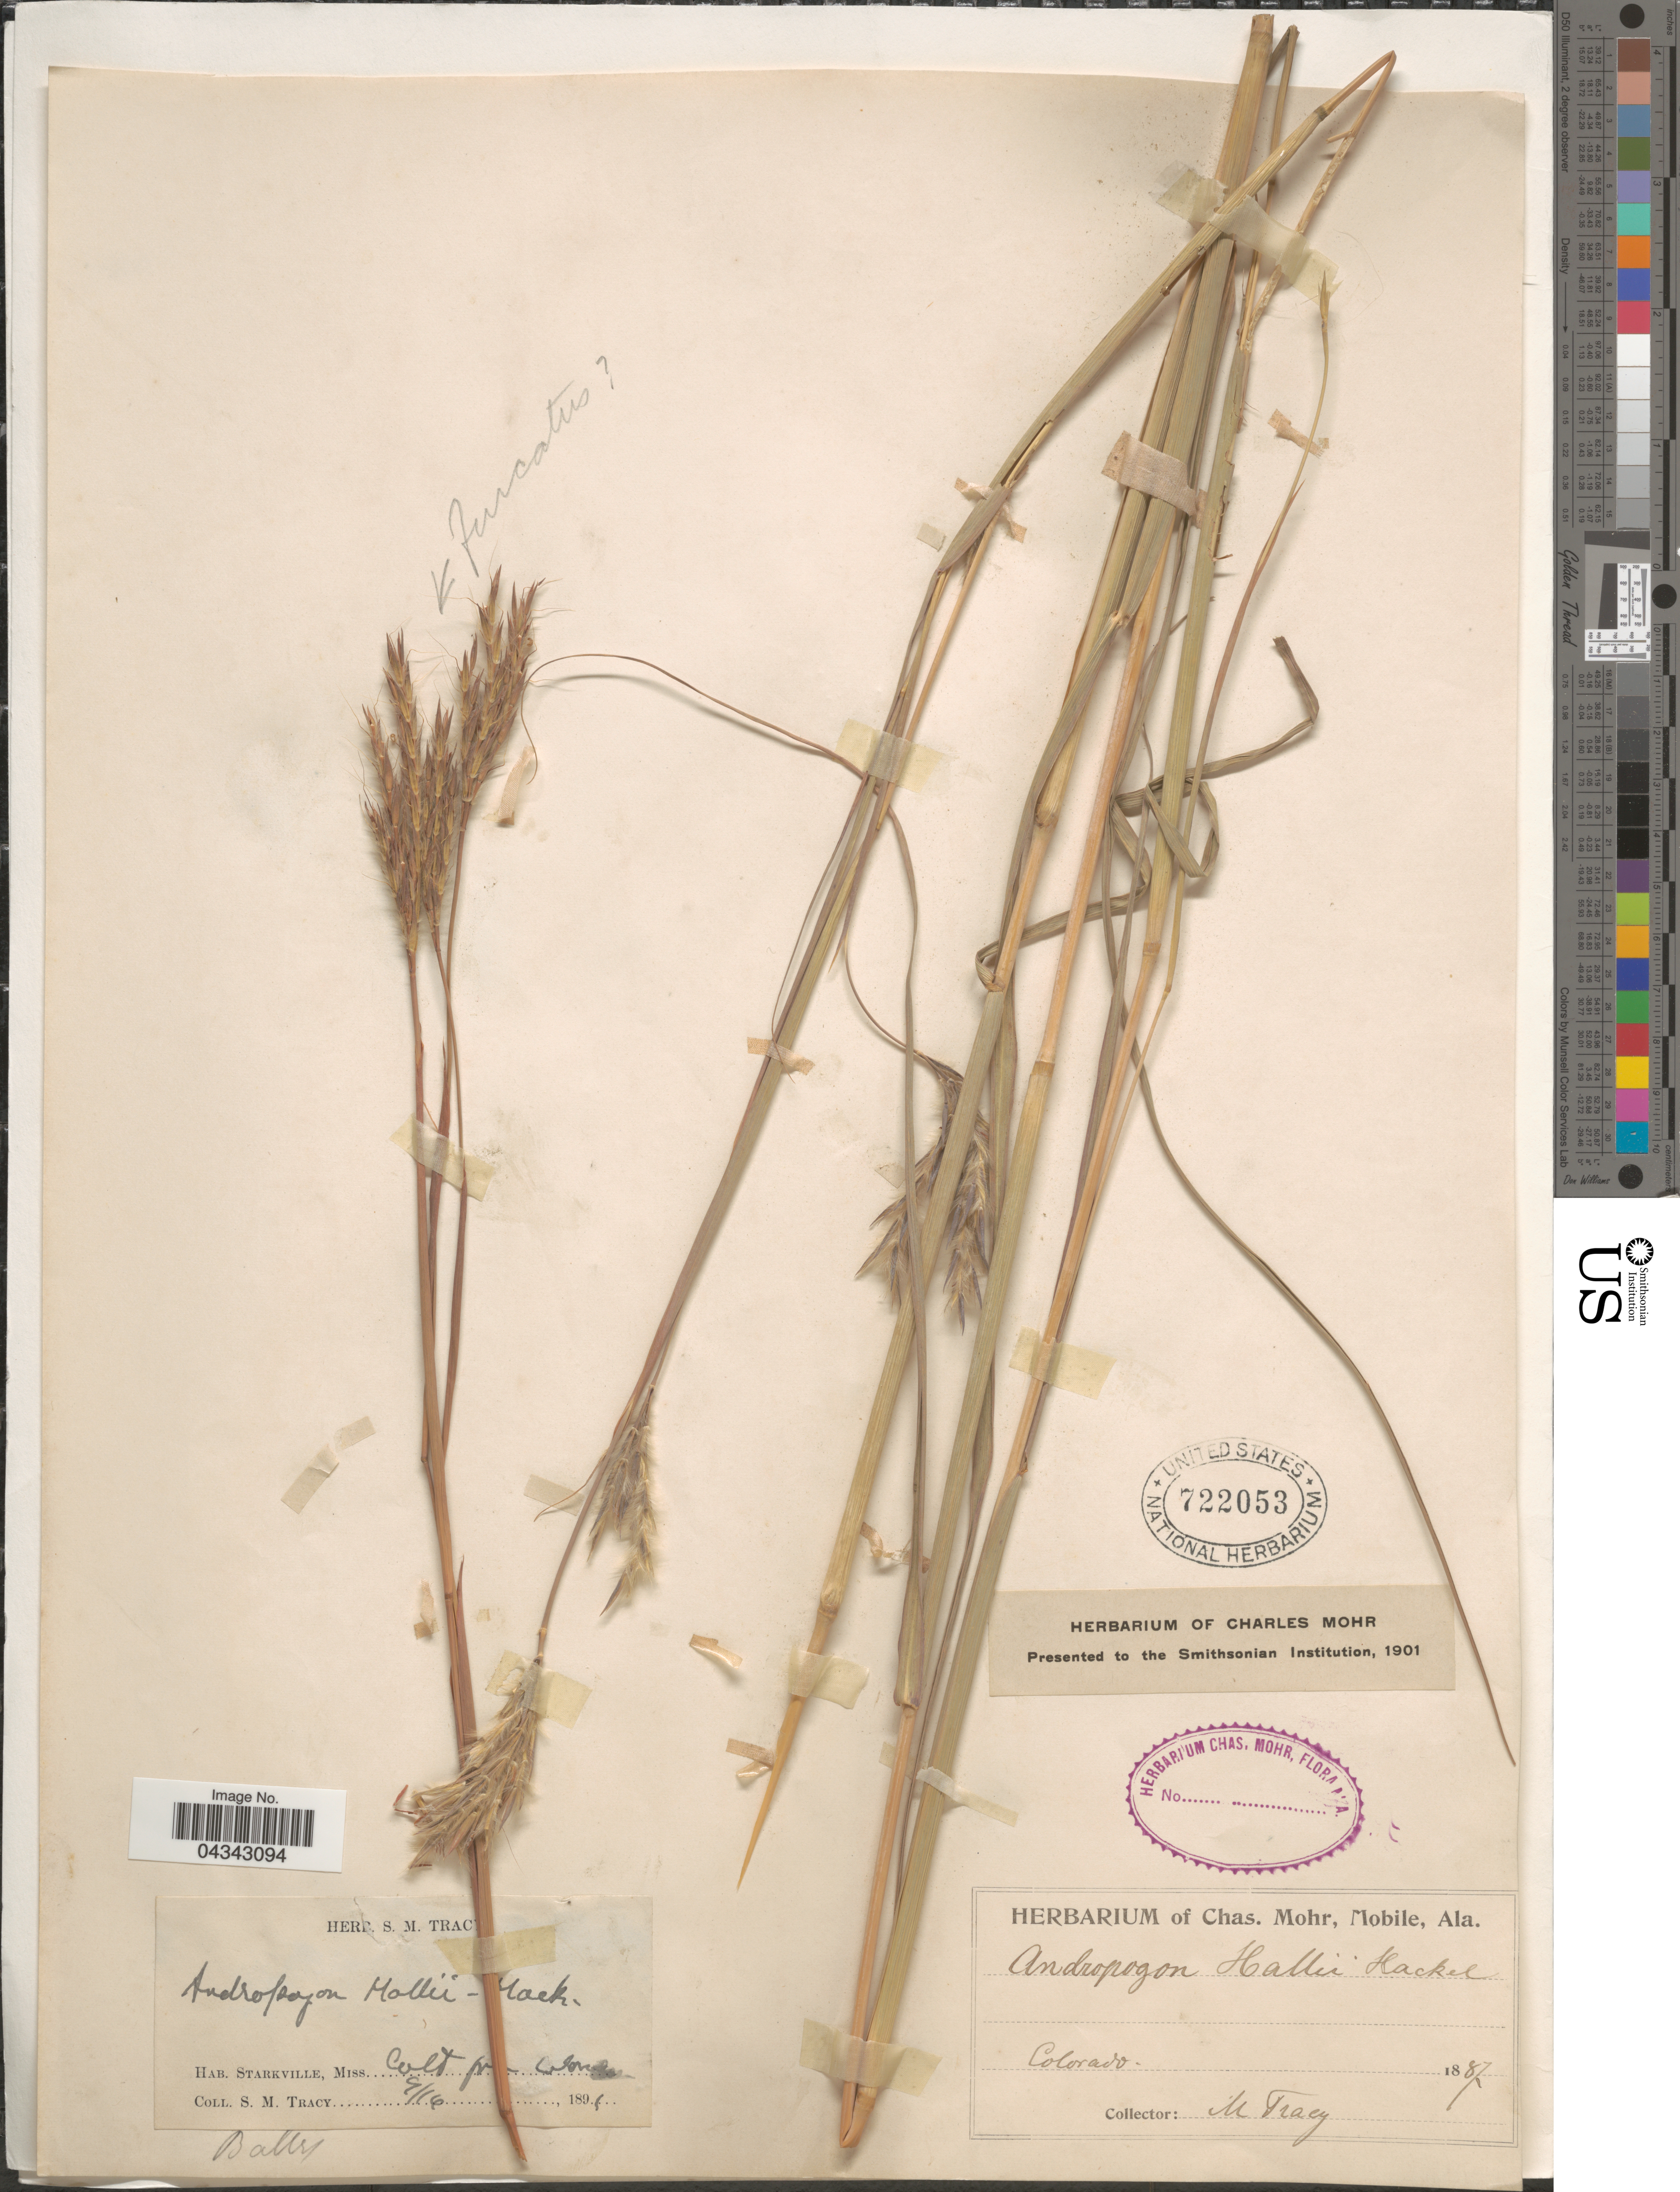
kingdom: Plantae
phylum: Tracheophyta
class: Liliopsida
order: Poales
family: Poaceae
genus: Andropogon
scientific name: Andropogon gerardii subsp. hallii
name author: (Hack.) Wipff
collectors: S. M. Tracy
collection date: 1897-09-16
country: United States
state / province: Colorado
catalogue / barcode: US 722053